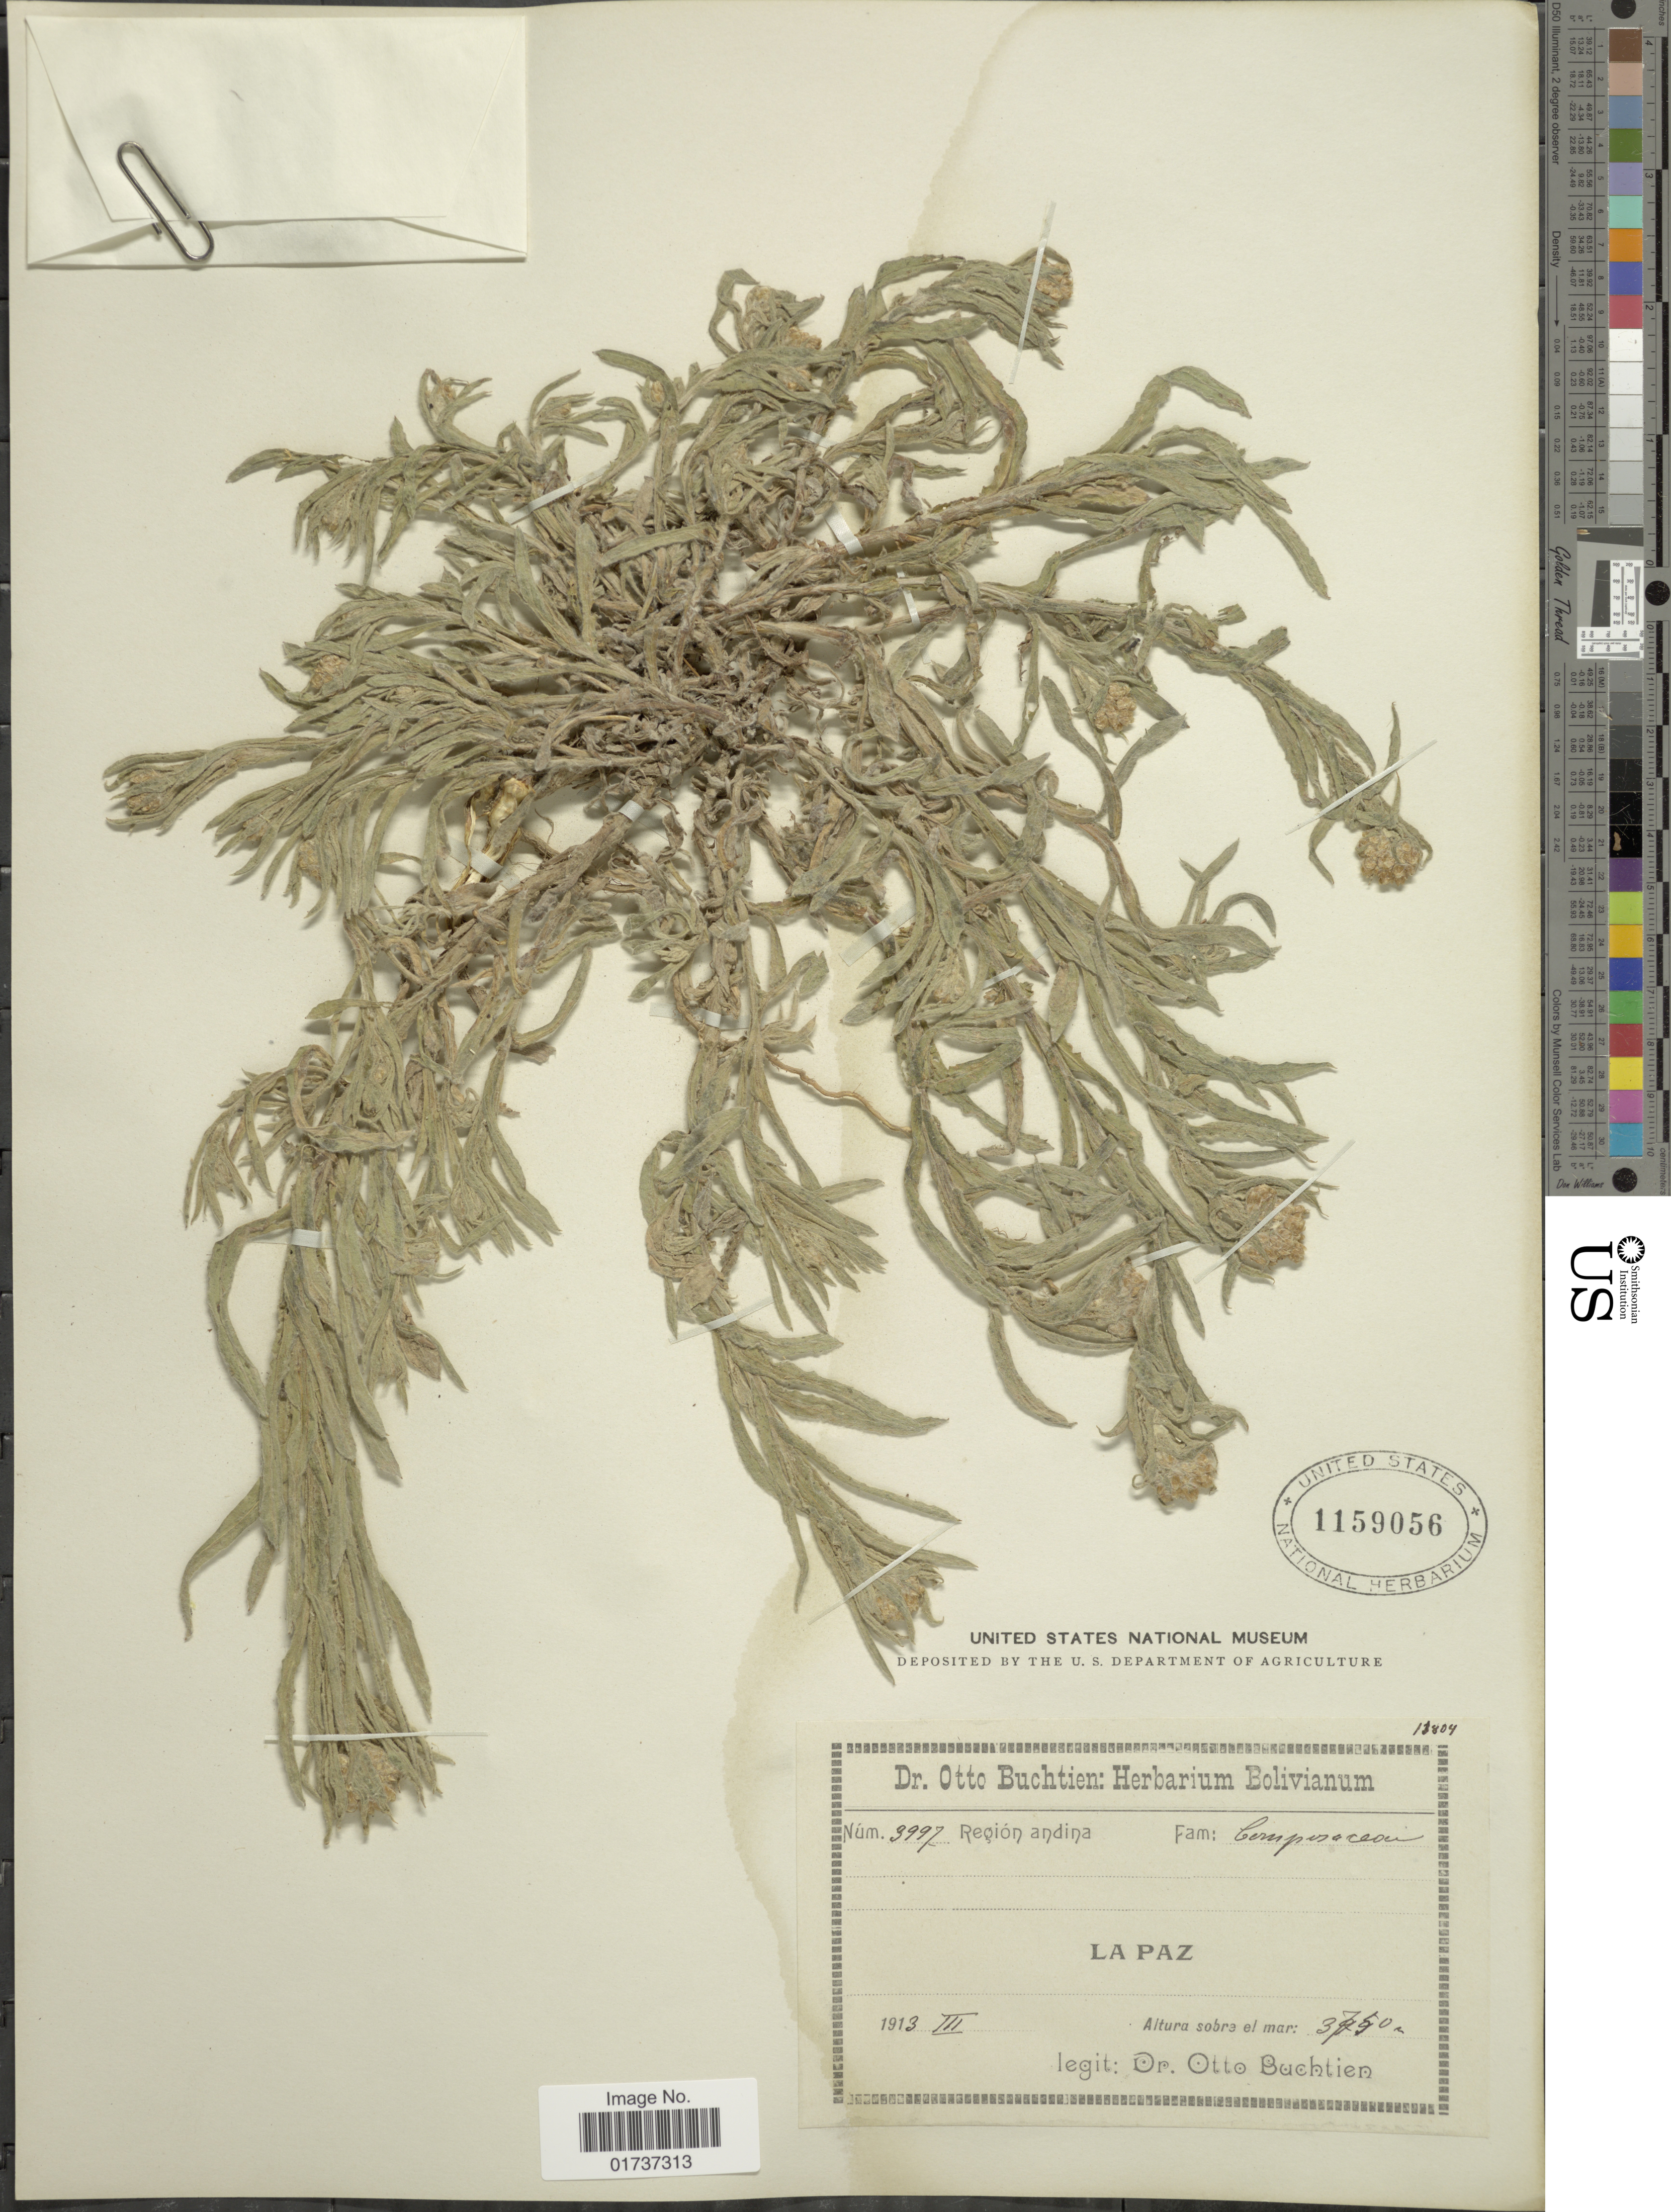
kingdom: Plantae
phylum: Tracheophyta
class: Magnoliopsida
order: Asterales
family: Asteraceae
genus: Gnaphalium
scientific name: Gnaphalium sp.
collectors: O. Buchtien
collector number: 3997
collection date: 1913-03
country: Bolivia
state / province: La Paz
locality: Región andina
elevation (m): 3750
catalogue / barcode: US 1159056